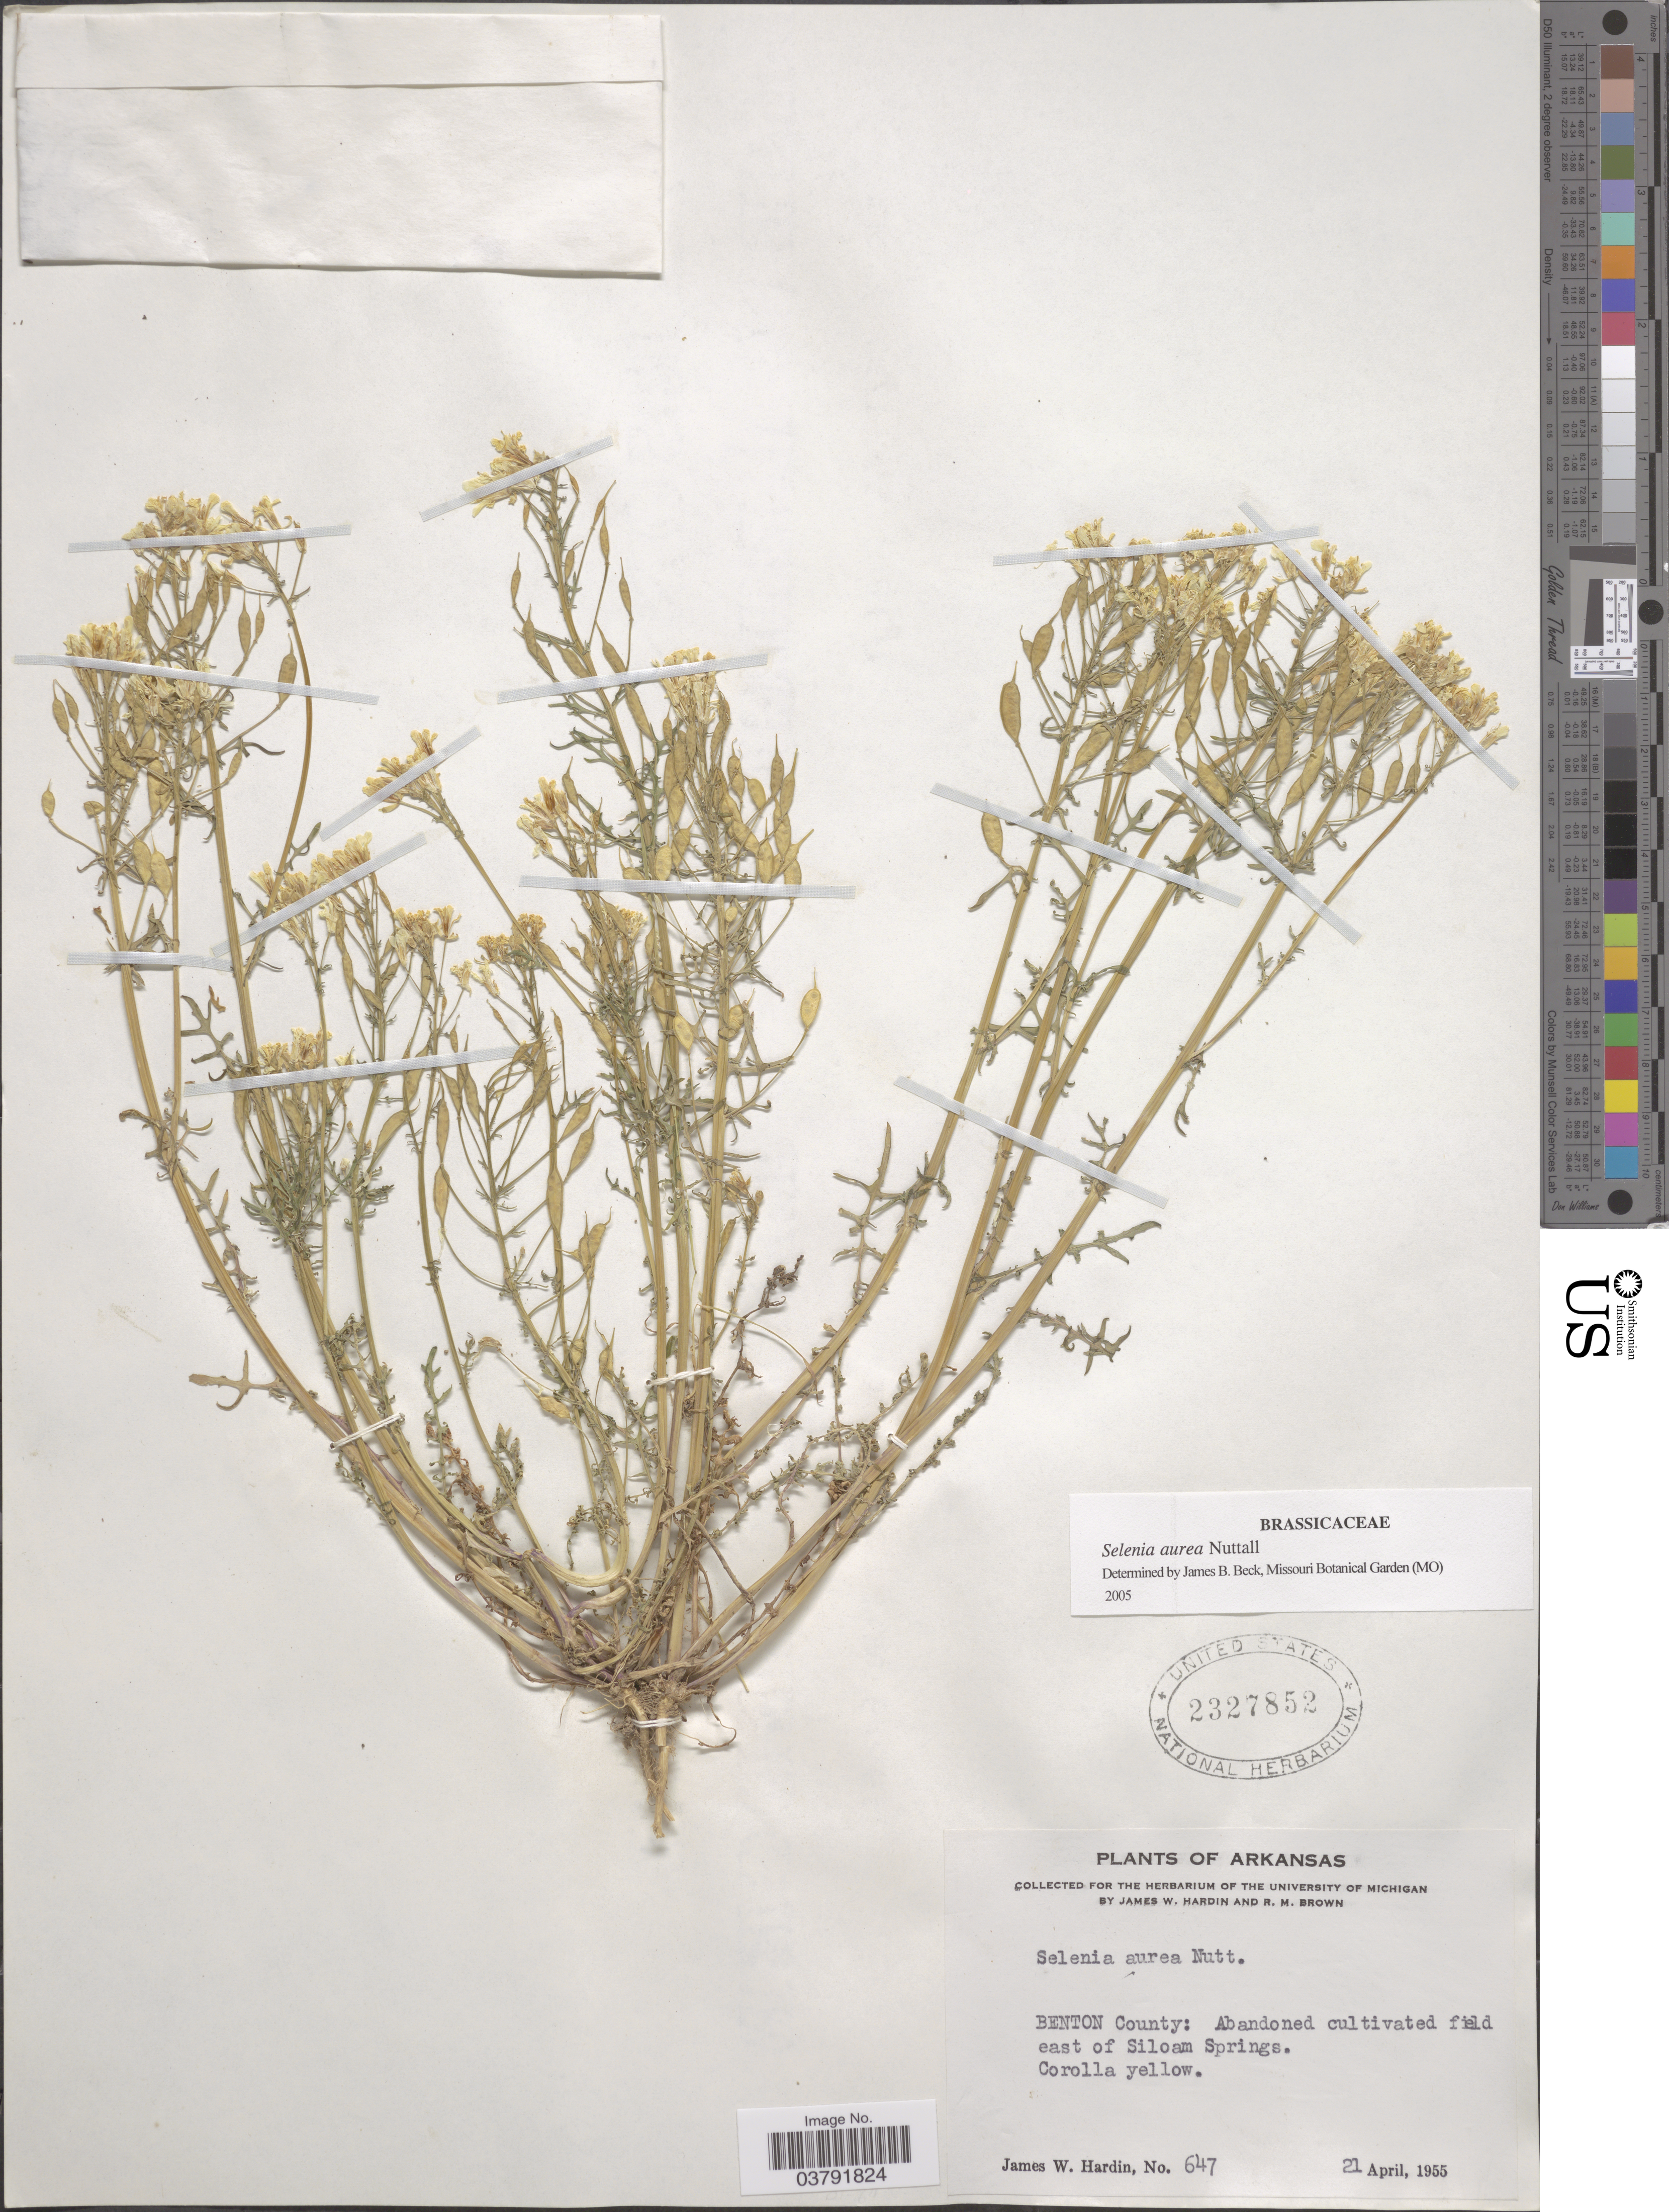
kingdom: Plantae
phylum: Tracheophyta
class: Magnoliopsida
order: Brassicales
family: Brassicaceae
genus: Selenia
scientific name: Selenia aurea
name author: Nutt.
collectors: J. W. Hardin & R. Brown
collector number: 647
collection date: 1955-04-21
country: United States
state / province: Arkansas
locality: Benton County: Abandoned cultivated field east of Siloam Springs.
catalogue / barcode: US 2327852